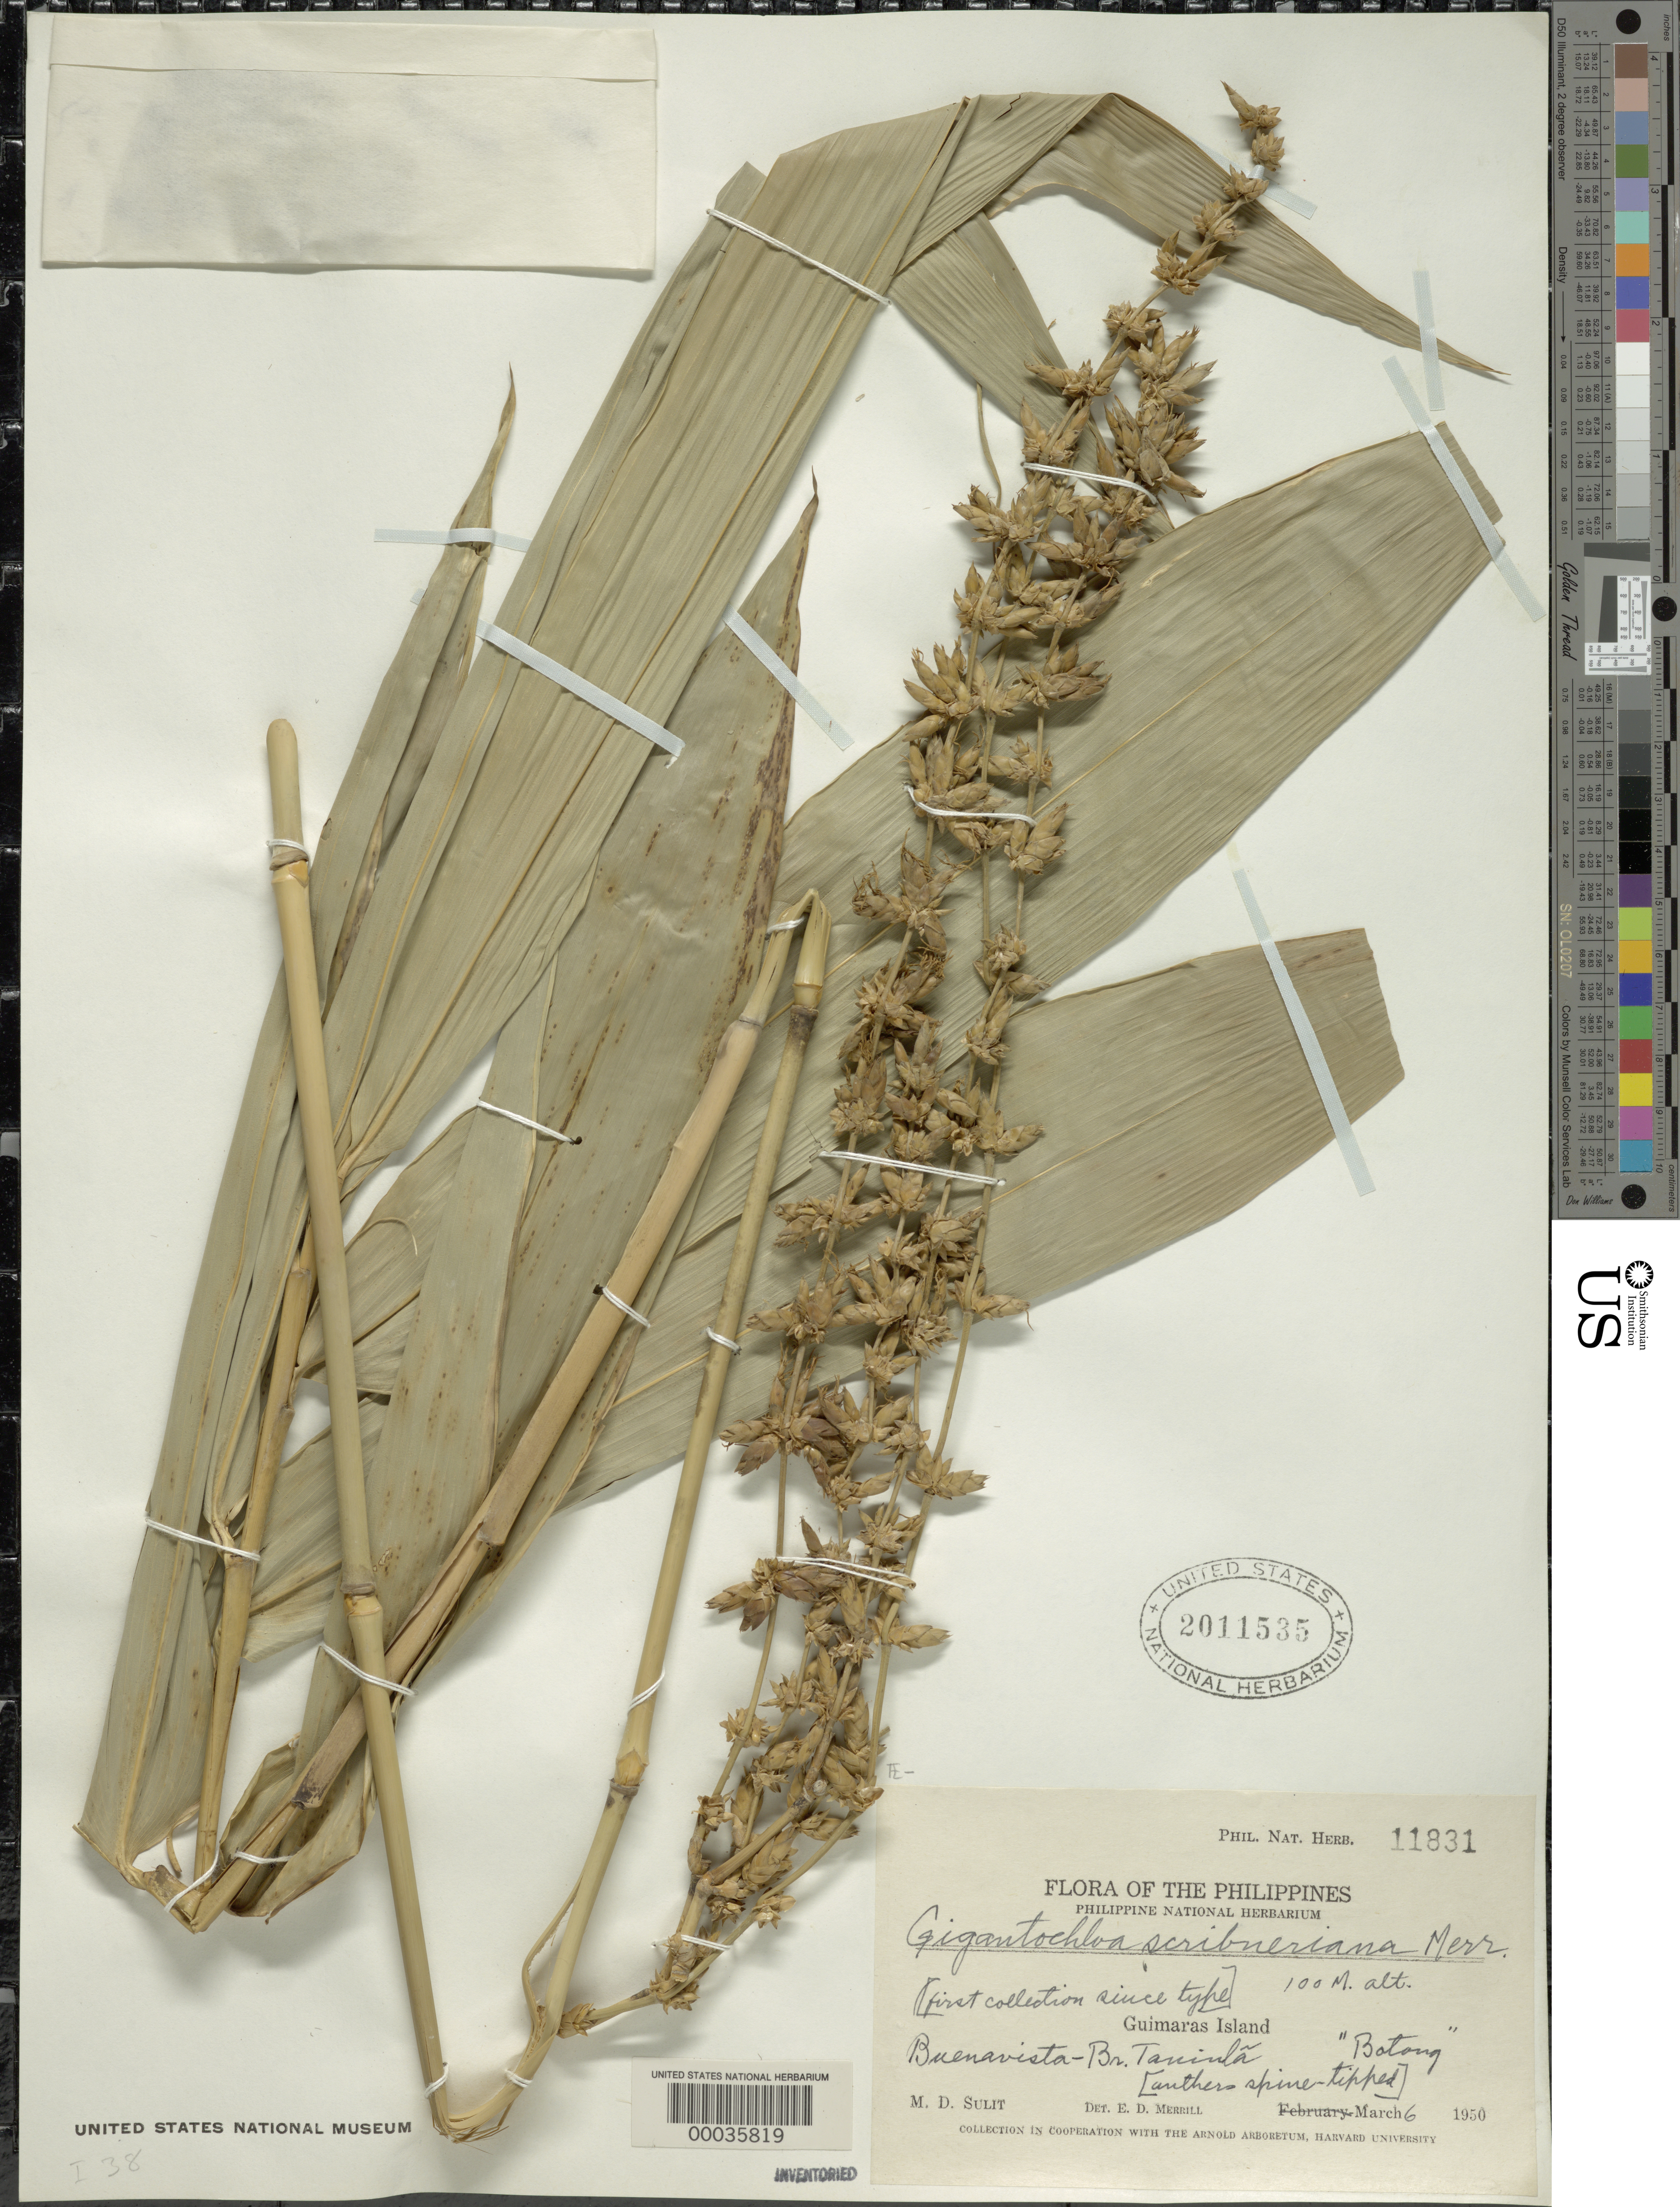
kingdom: Plantae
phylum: Tracheophyta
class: Liliopsida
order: Poales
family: Poaceae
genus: Dendrocalamus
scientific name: Dendrocalamus laevis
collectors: M. Subit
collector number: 11831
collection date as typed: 06 Mar 1950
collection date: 1950-03-06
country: Philippines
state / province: Western Visayas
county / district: Iloilo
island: Guimaras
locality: Guimaras island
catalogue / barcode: US 2011535